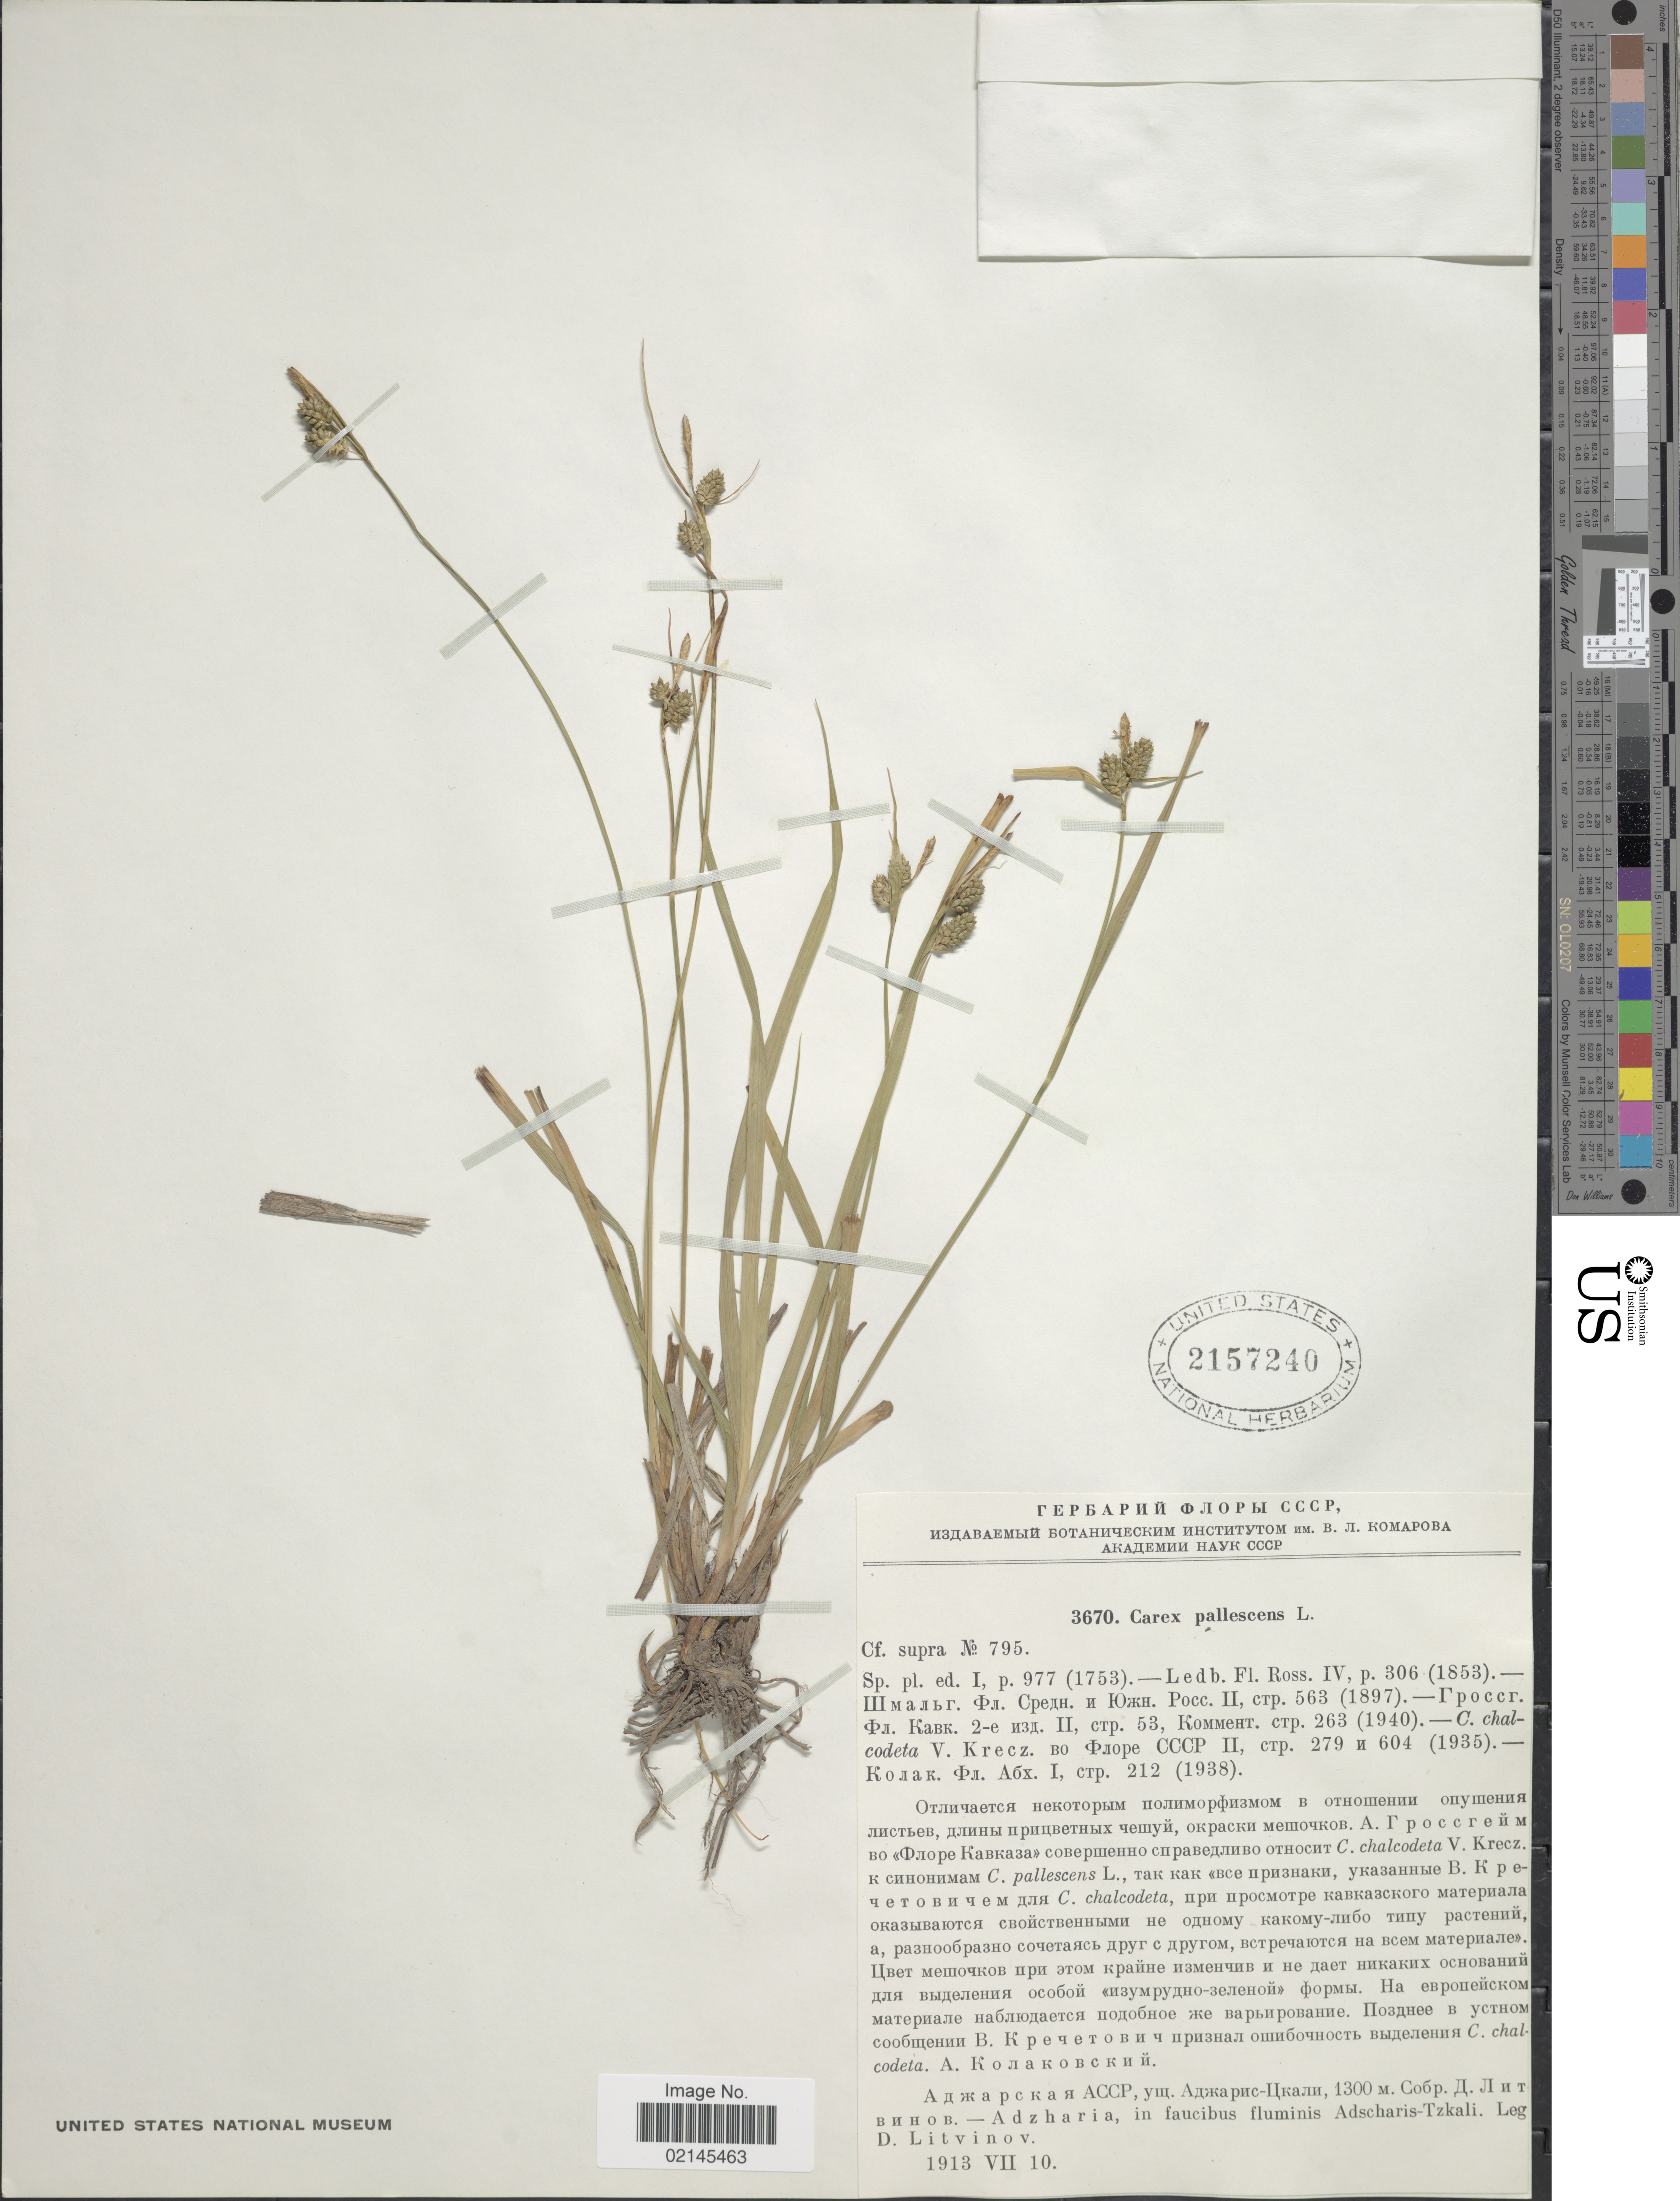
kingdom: Plantae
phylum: Tracheophyta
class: Liliopsida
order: Poales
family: Cyperaceae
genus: Carex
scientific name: Carex pallescens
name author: L.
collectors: D. Litvinov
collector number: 3670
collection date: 1913-07-10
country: Georgia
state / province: Adzharia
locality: Fluminis Adscharis-Tzkali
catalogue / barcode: US 2157240